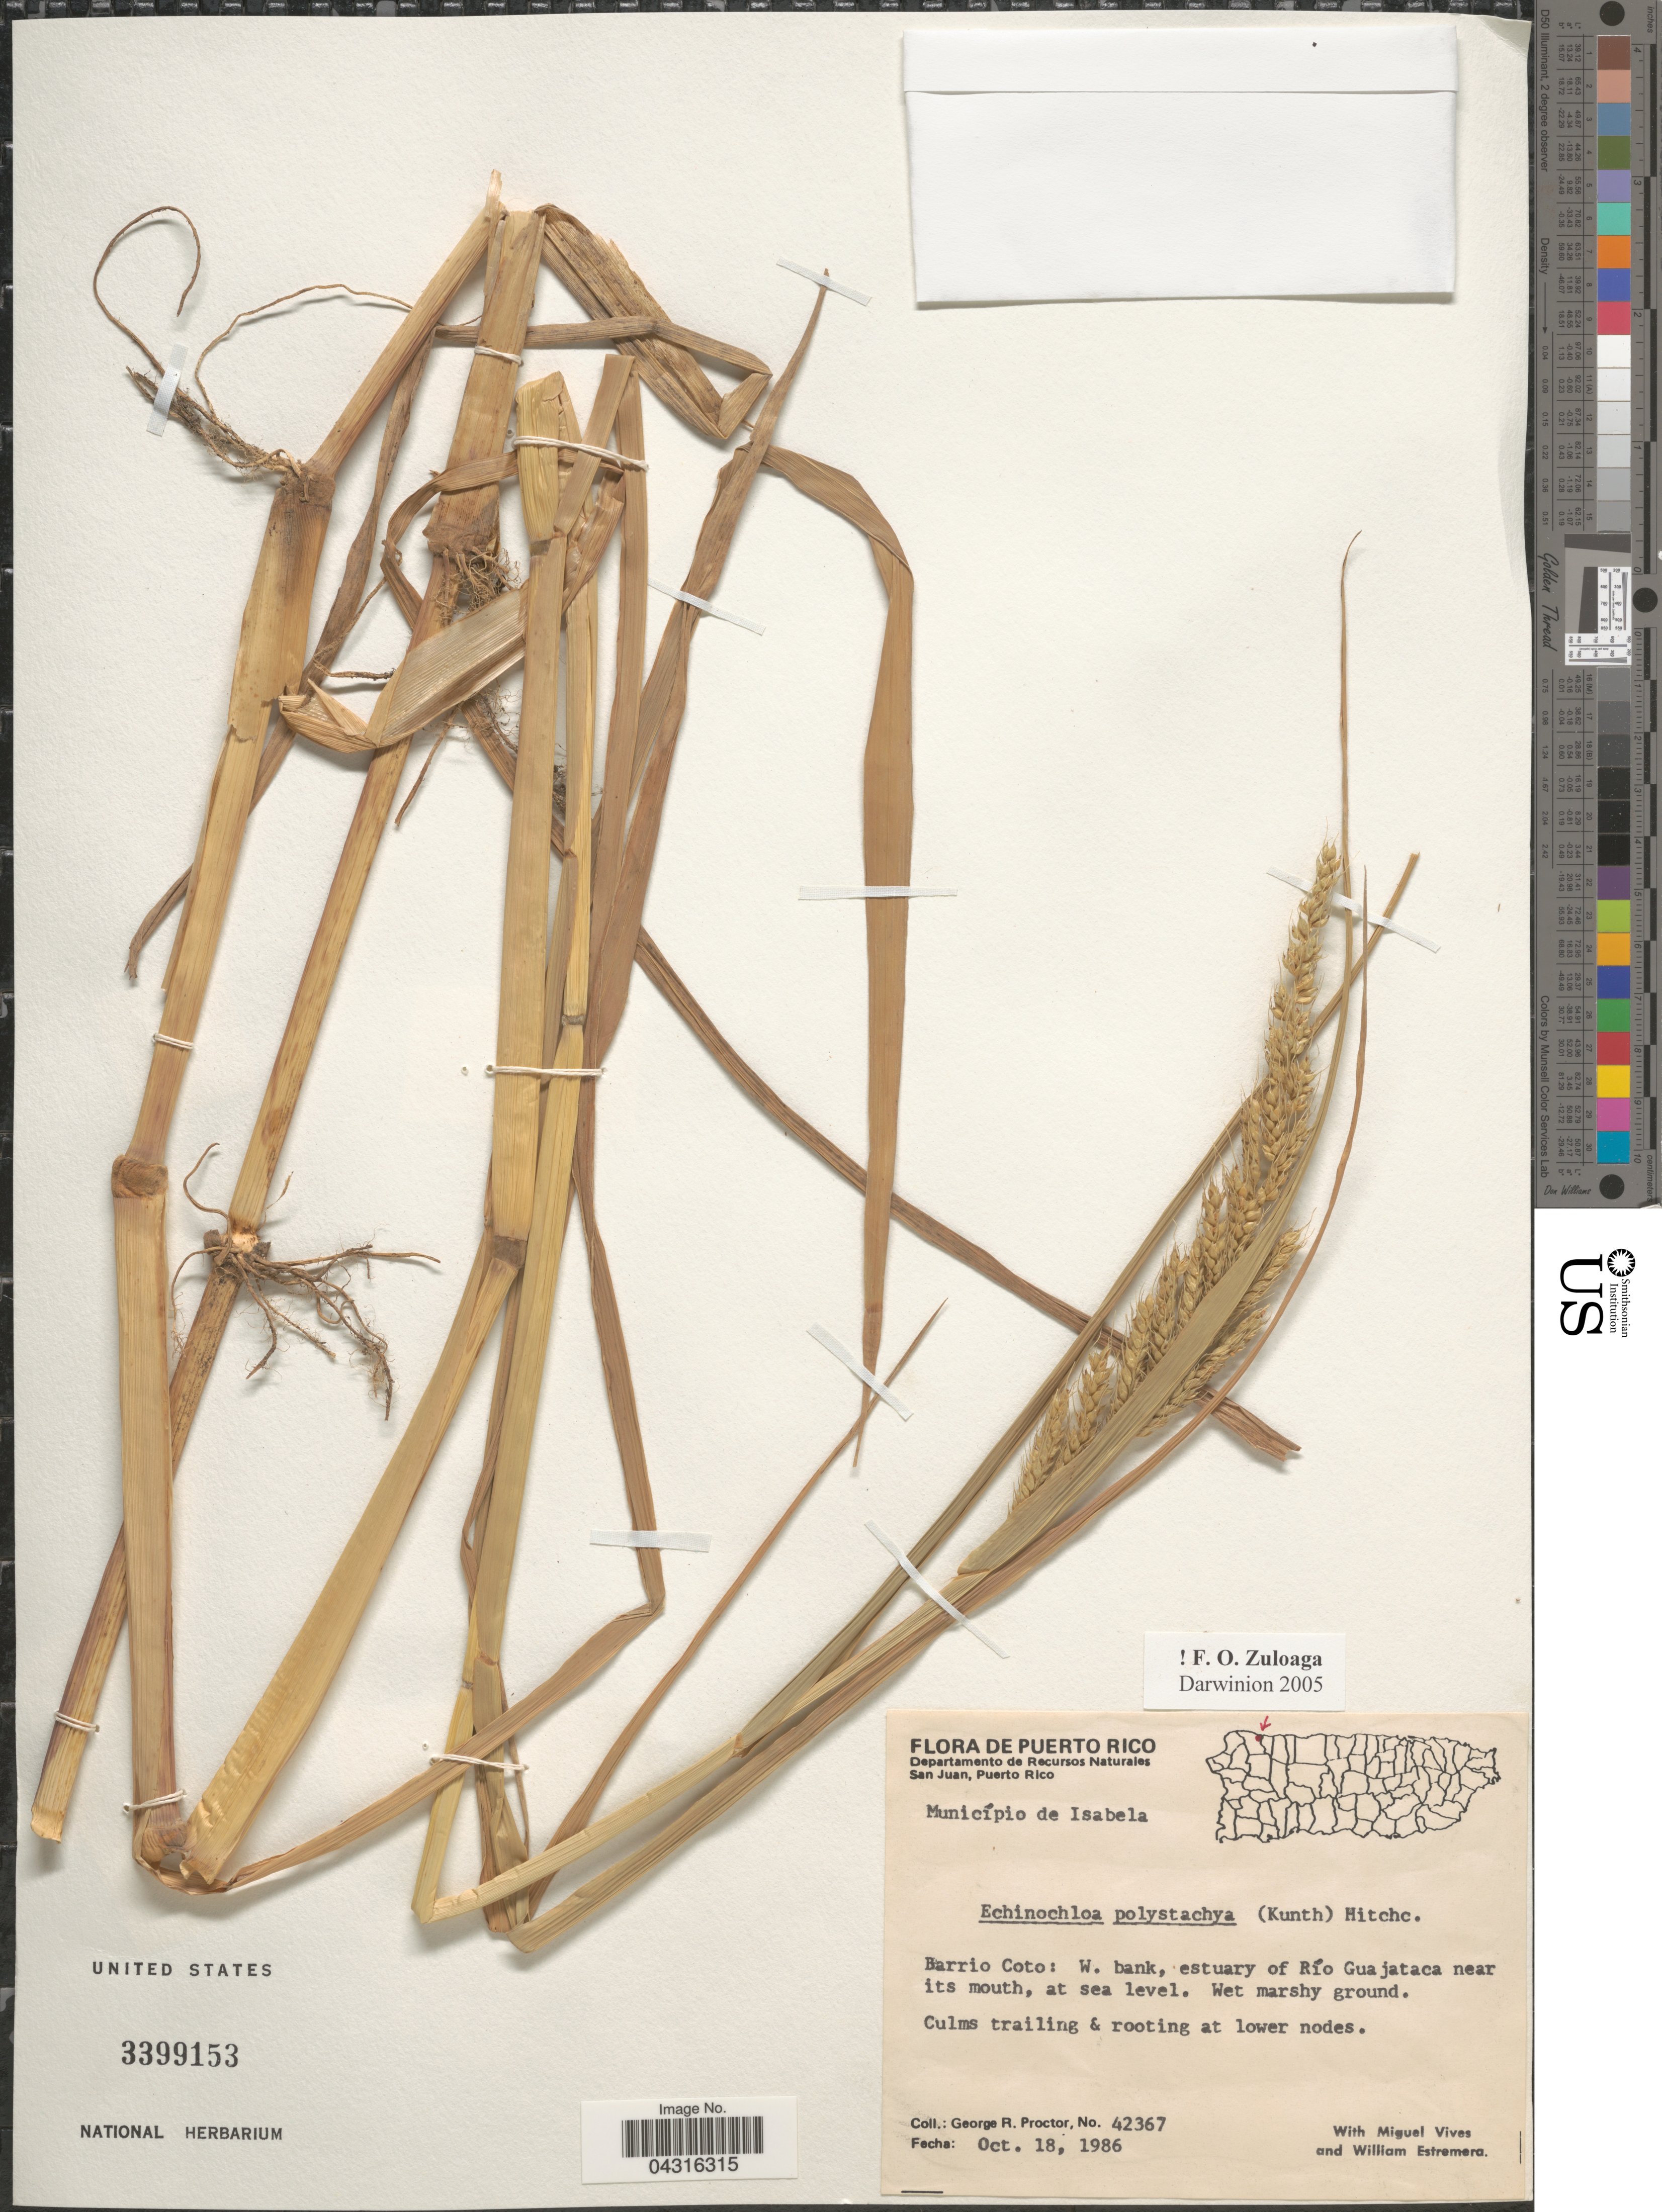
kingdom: Plantae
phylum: Tracheophyta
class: Liliopsida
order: Poales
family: Poaceae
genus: Echinochloa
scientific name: Echinochloa polystachya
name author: (Kunth) Hitchc.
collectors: G. R. Proctor, M. Vives & W. Estremera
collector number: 42367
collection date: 1986-10-18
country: Puerto Rico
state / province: Isabela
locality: Município de Isabela. Barrio Coto: W. bank, estuary of Río Guajataca near its mouth.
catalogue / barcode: US 3399153